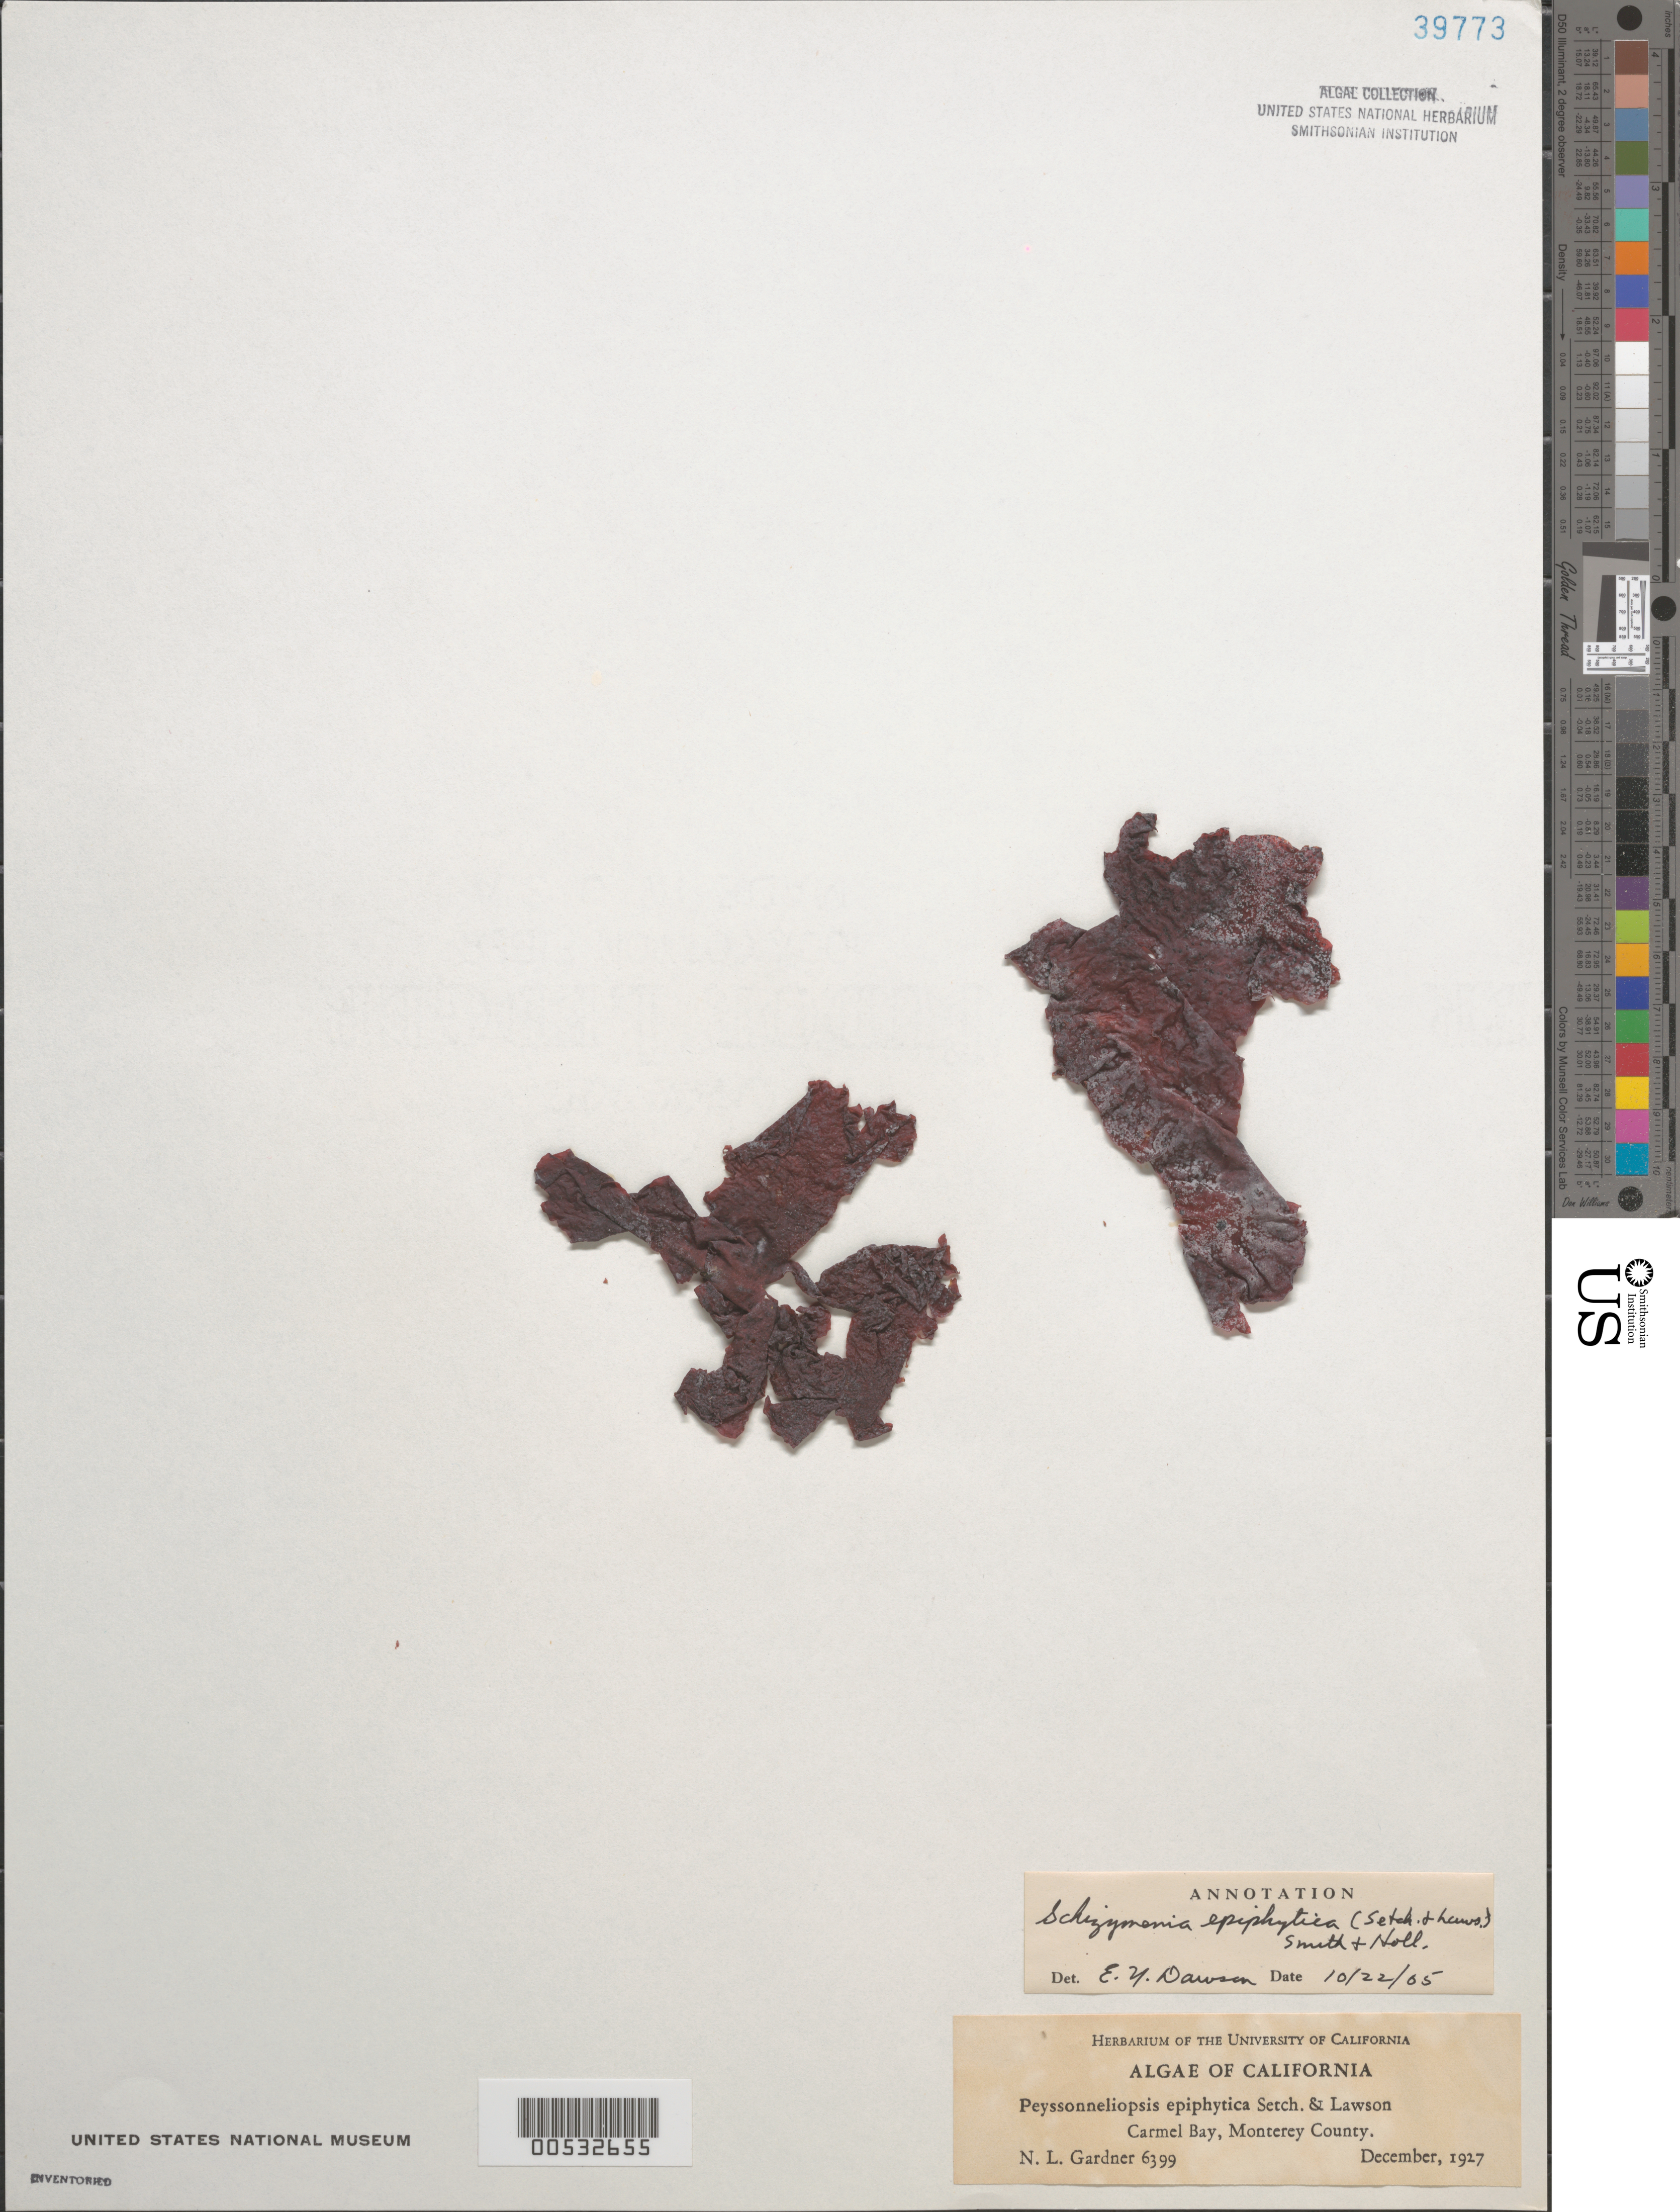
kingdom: Plantae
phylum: Rhodophyta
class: Florideophyceae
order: Gigartinales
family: Furcellariaceae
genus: Peyssonneliopsis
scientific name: Peyssonneliopsis epiphytica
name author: Setch. & G.W. Lawson in Setch.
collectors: N. Gardner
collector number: NLG 6399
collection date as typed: Dec 1927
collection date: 1927-12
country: United States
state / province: California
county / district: Monterey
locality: Carmel Bay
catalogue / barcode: US 39773